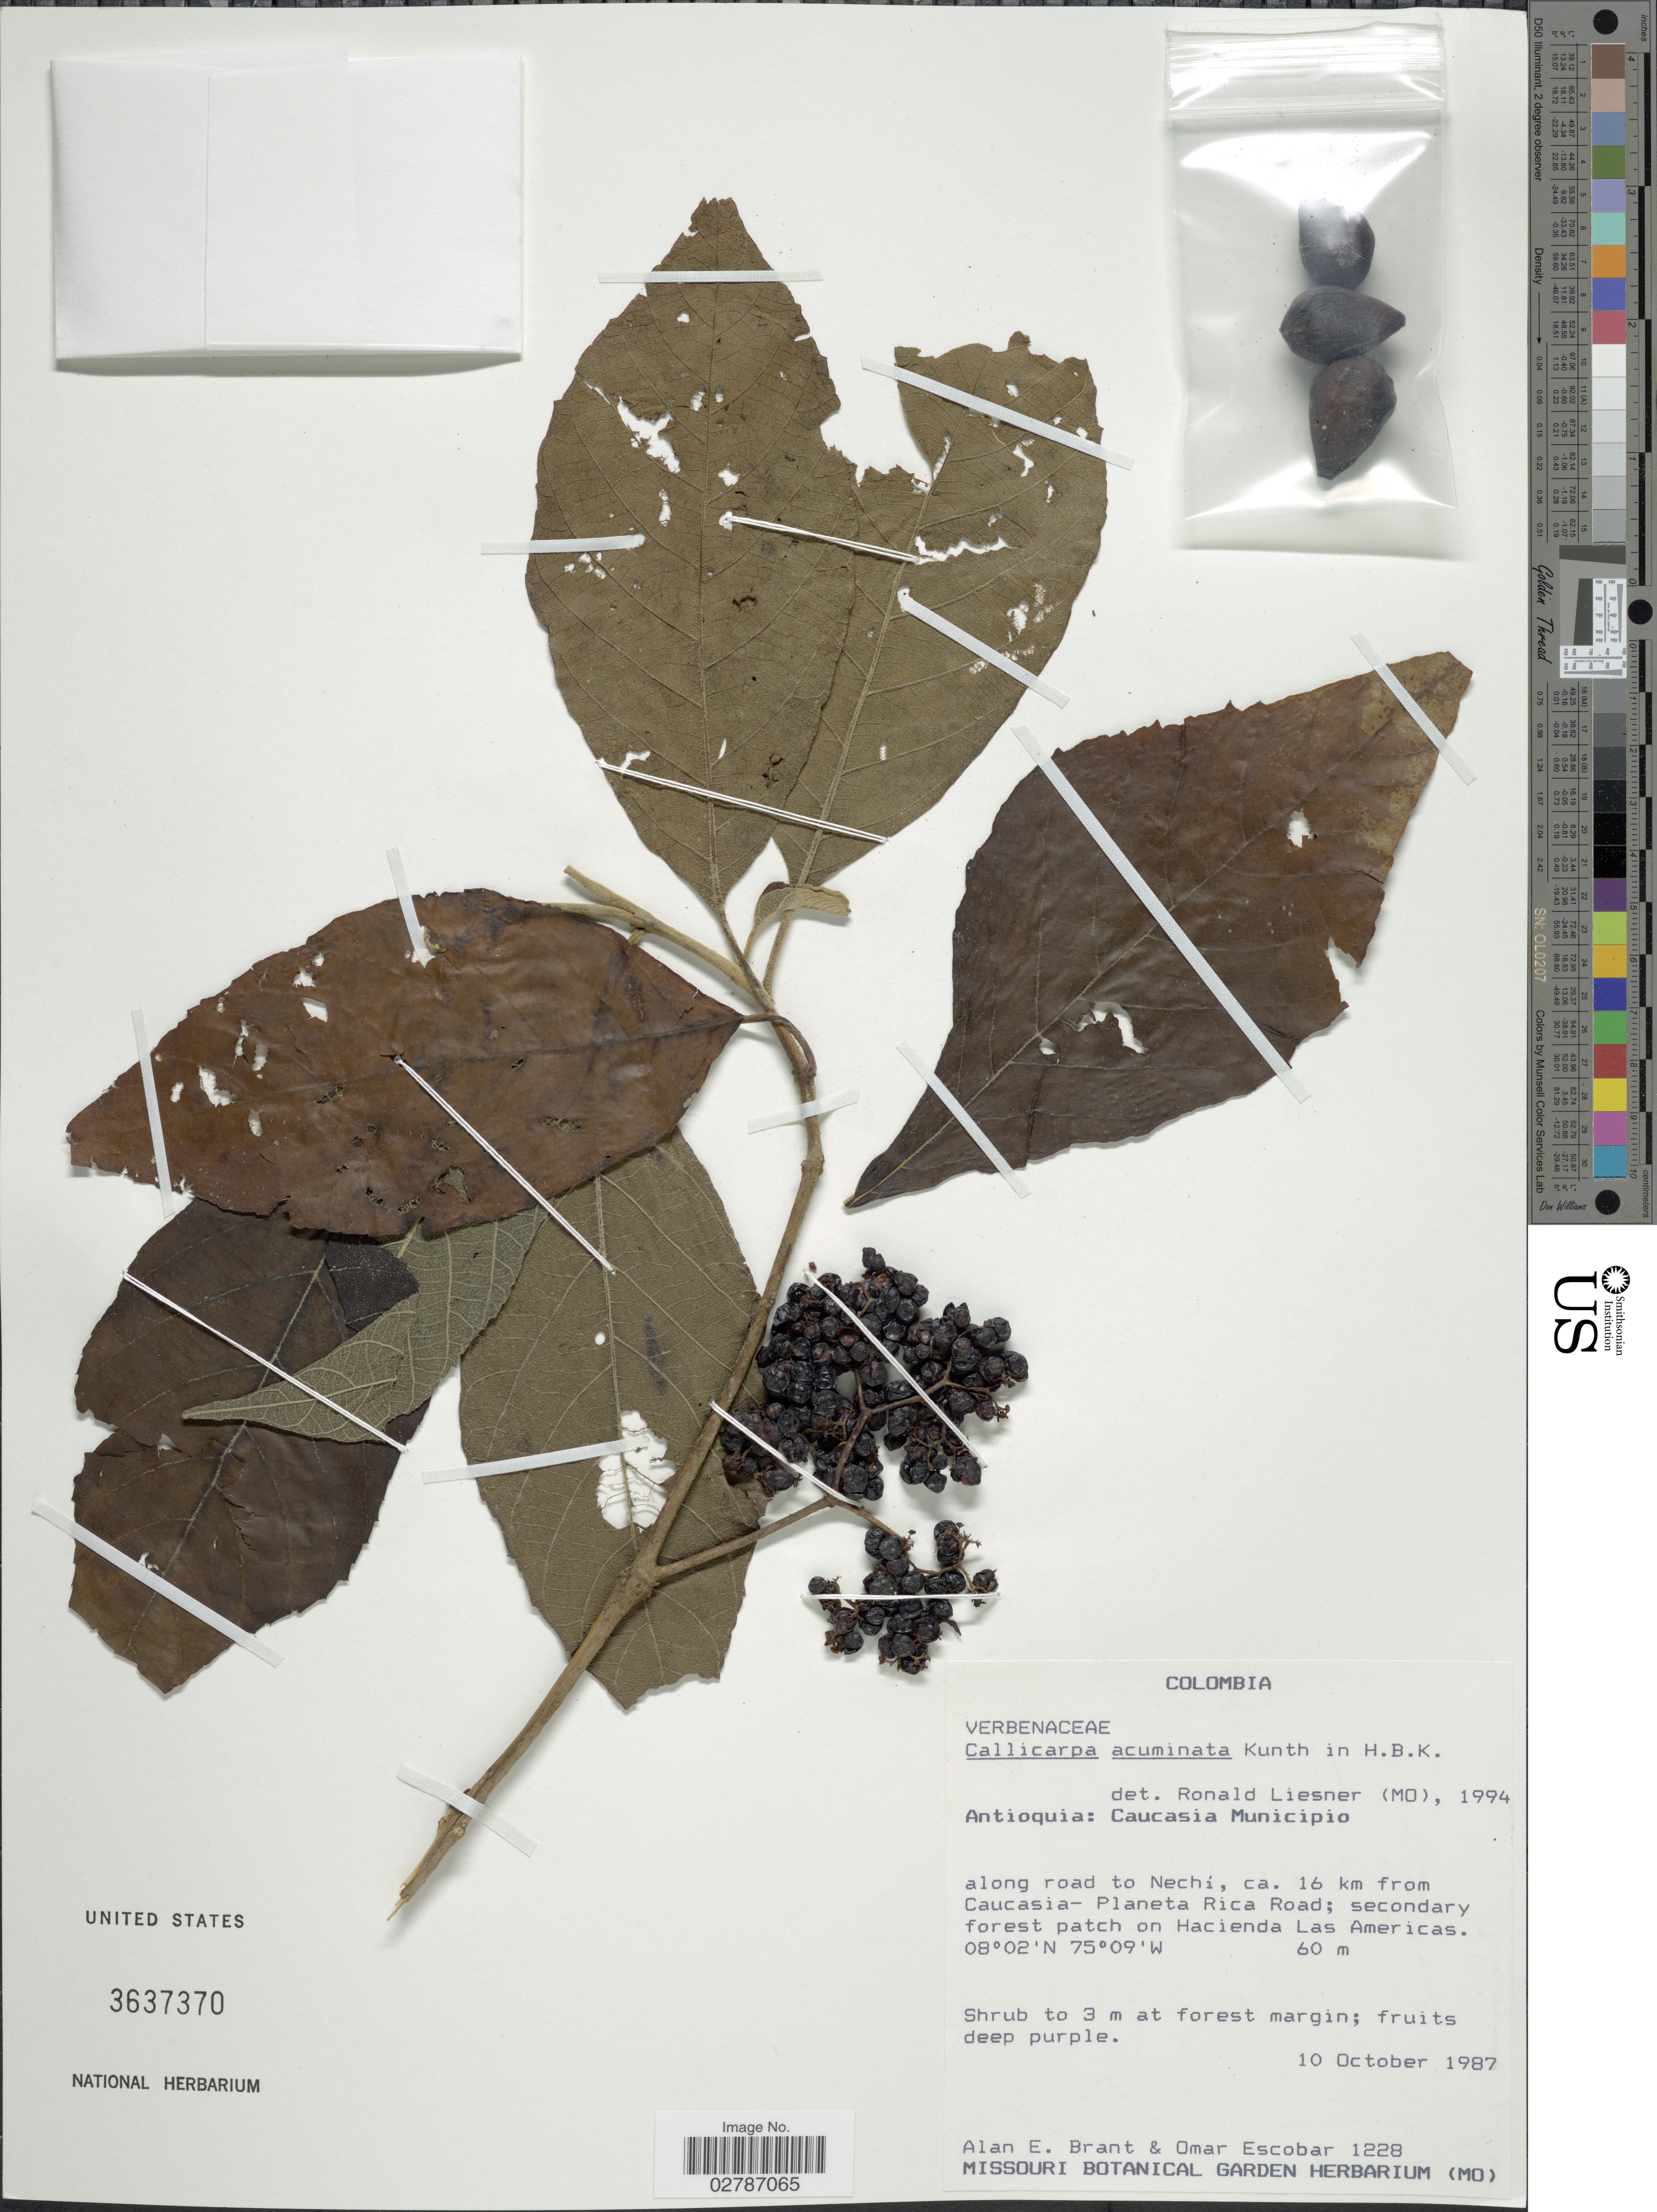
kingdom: Plantae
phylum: Tracheophyta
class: Magnoliopsida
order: Lamiales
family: Lamiaceae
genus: Callicarpa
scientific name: Callicarpa acuminata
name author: Kunth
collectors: A. Brant & O. D. Escobar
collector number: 1228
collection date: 1987-10-10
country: Colombia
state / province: Antioquia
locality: Caucasia Municipio. Along road to Nechí, ca. 16 km from Caucasia - Planeta Rica Road; secondary forest patch on Hacienda Las Americas.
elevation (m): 60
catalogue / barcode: US 3637370